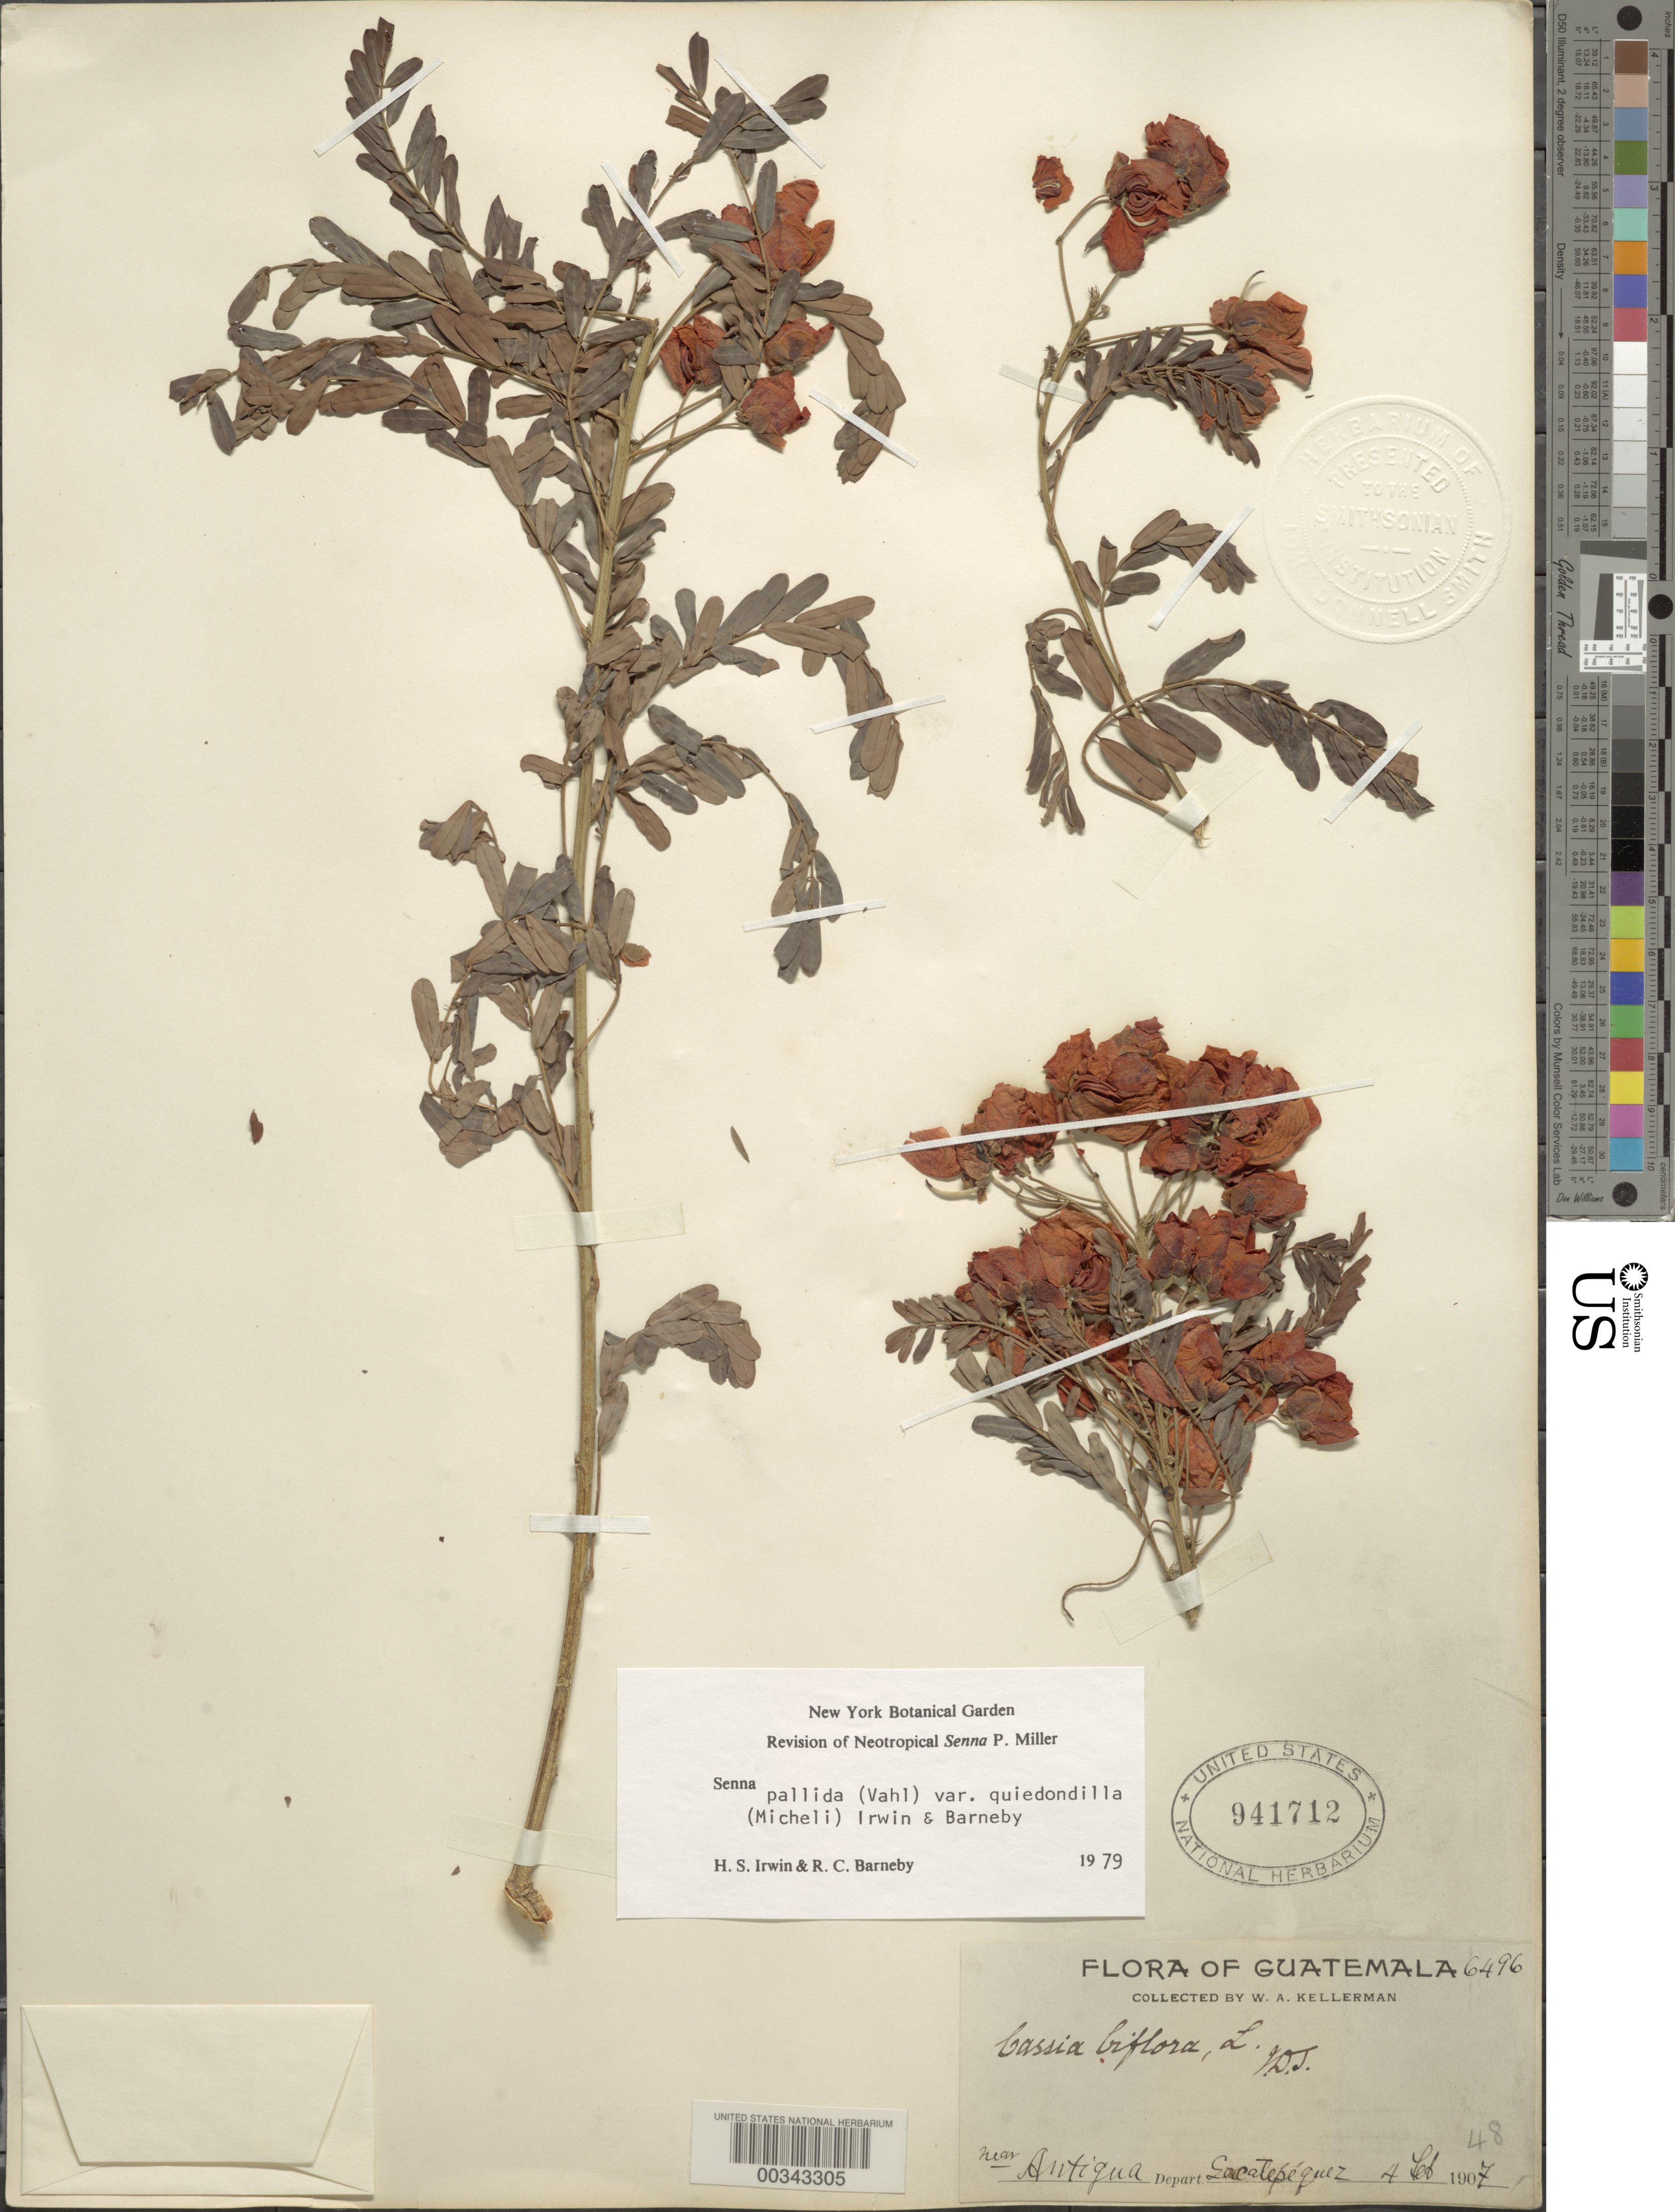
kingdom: Plantae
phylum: Tracheophyta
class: Magnoliopsida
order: Fabales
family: Fabaceae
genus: Senna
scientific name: Senna pallida var. quiedondilla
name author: (Micheli) H.S. Irwin & Barneby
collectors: W. A. Kellerman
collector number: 6496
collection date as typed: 04 Feb 1907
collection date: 1907-02-04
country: Guatemala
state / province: Sacatepéquez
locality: Near Antigua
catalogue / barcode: US 941712